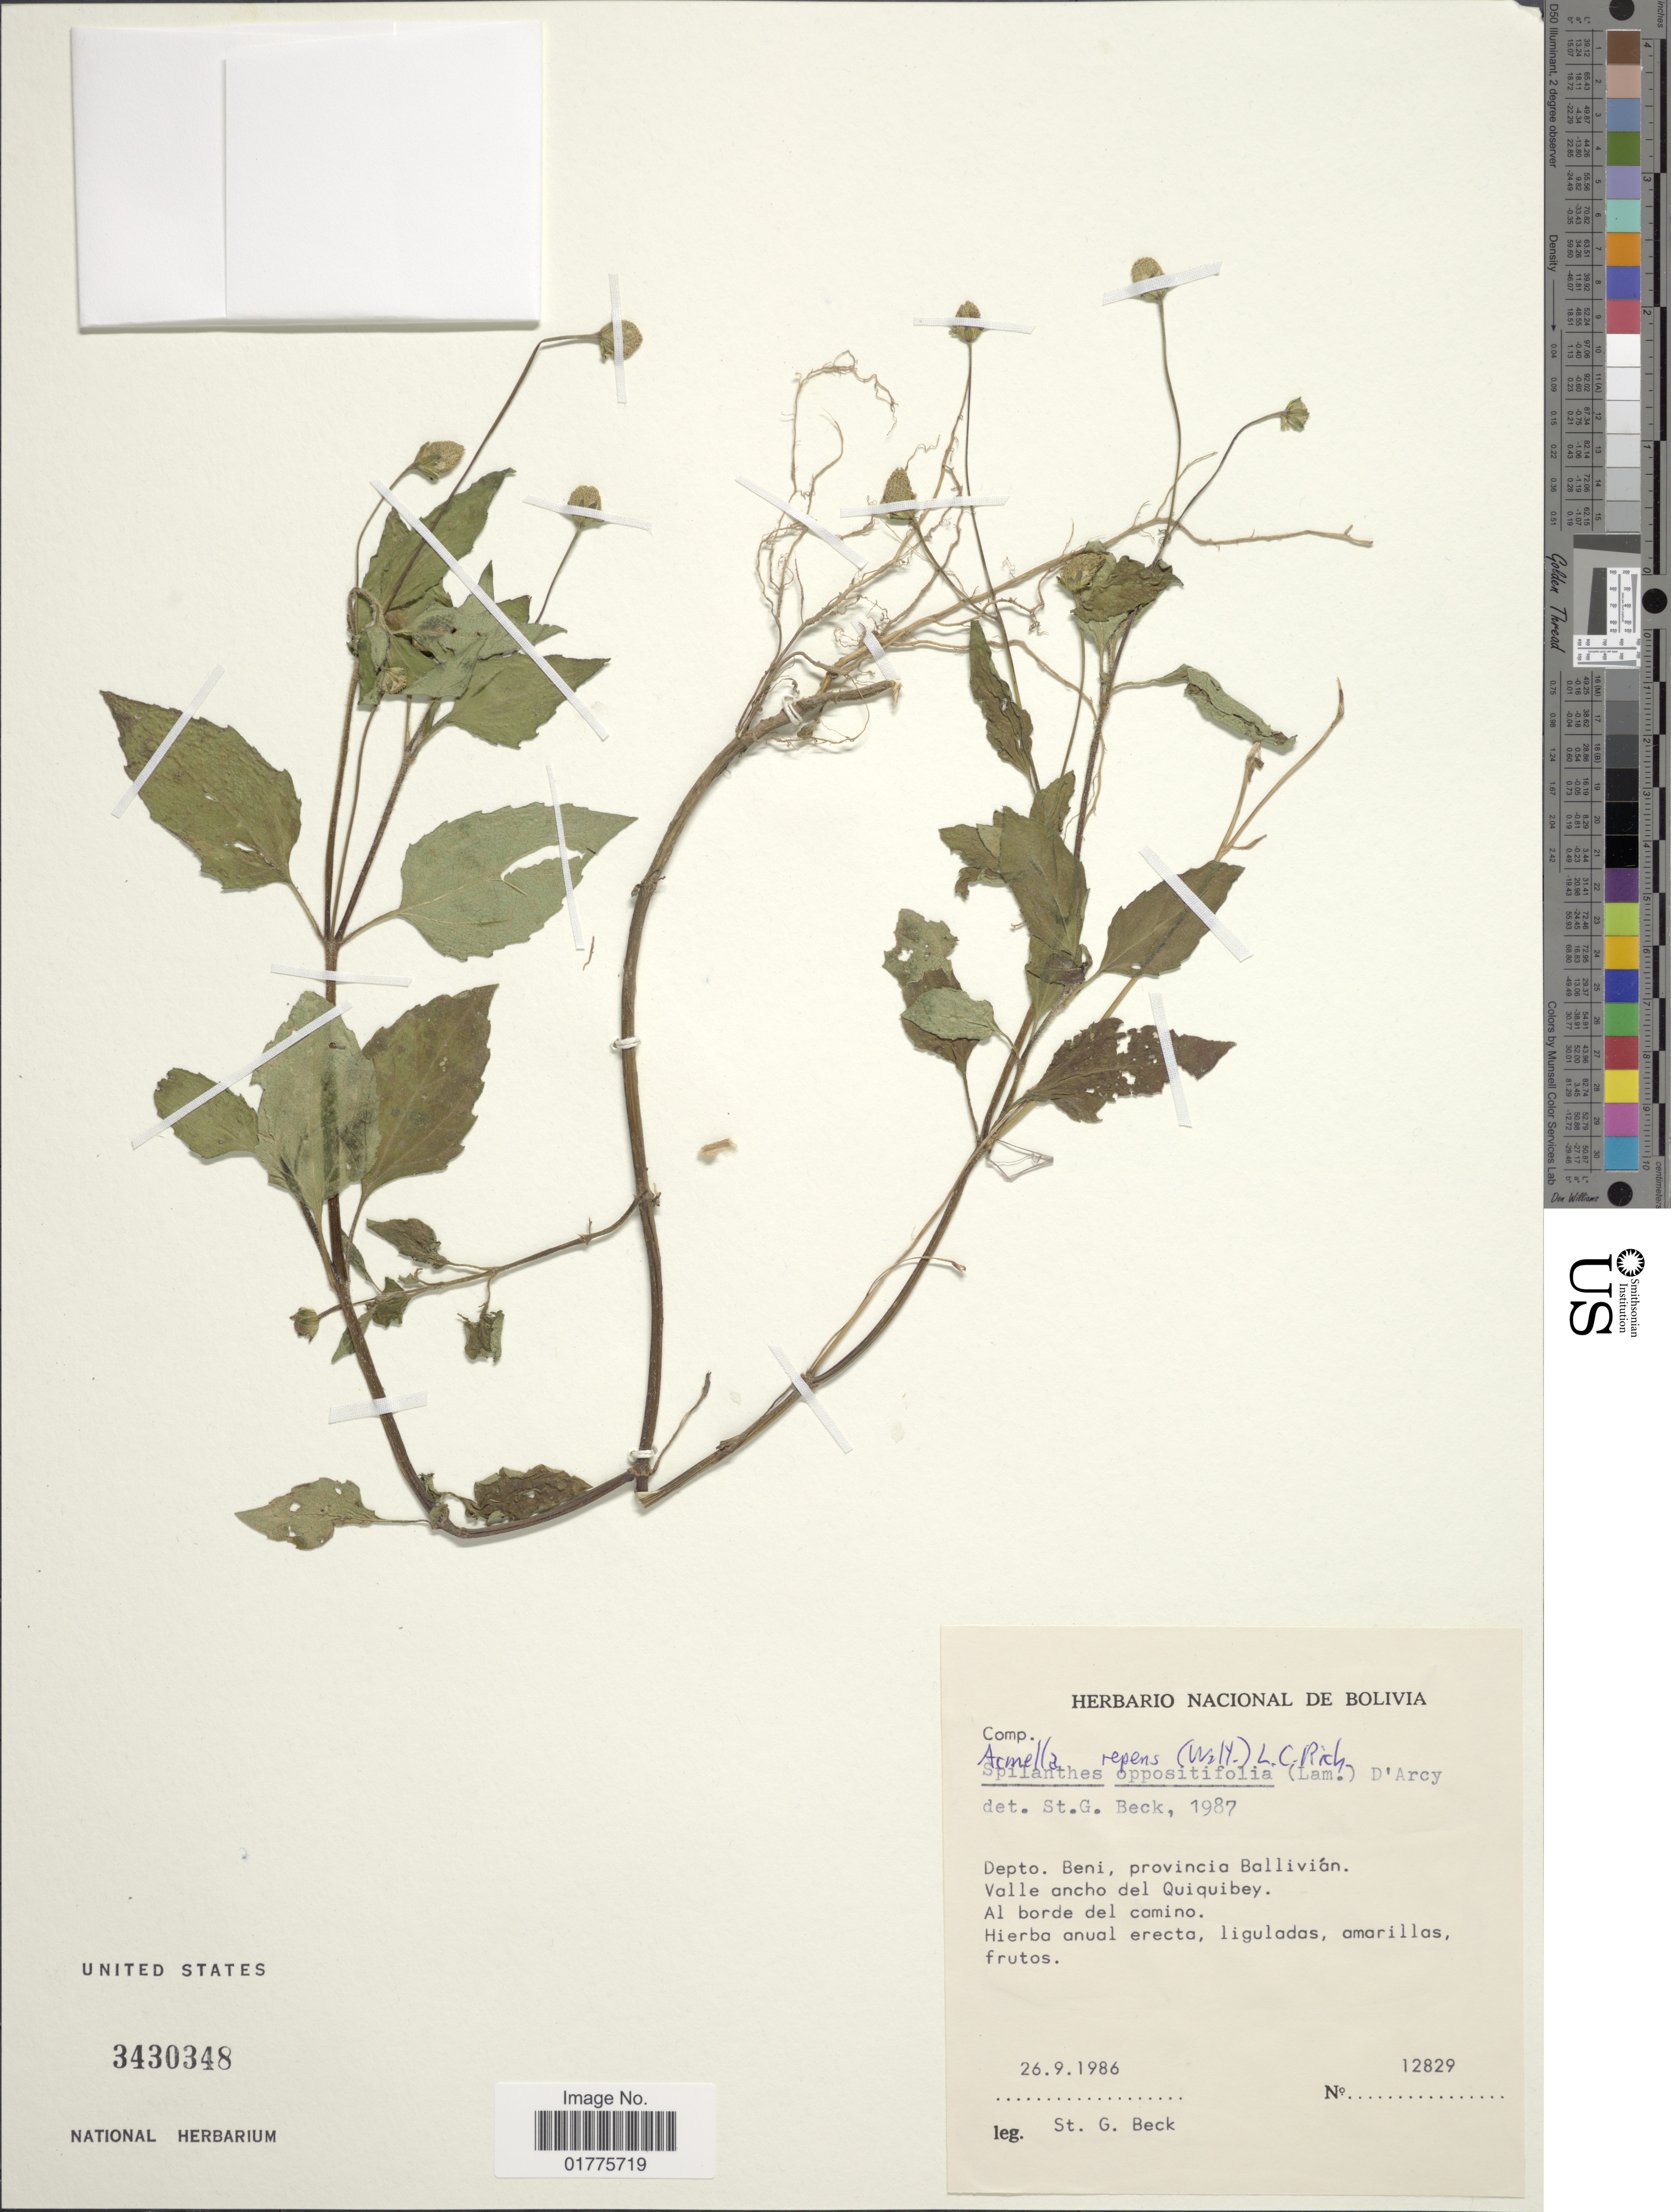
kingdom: Plantae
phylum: Tracheophyta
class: Magnoliopsida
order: Asterales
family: Asteraceae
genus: Acmella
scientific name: Acmella repens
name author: (Walter) Rich.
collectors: S. G. Beck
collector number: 12829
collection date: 1986-09-26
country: Bolivia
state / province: Beni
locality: Provincia Ballivían. Valle ancho del Quiquibey, al borde del camino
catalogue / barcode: US 3430348